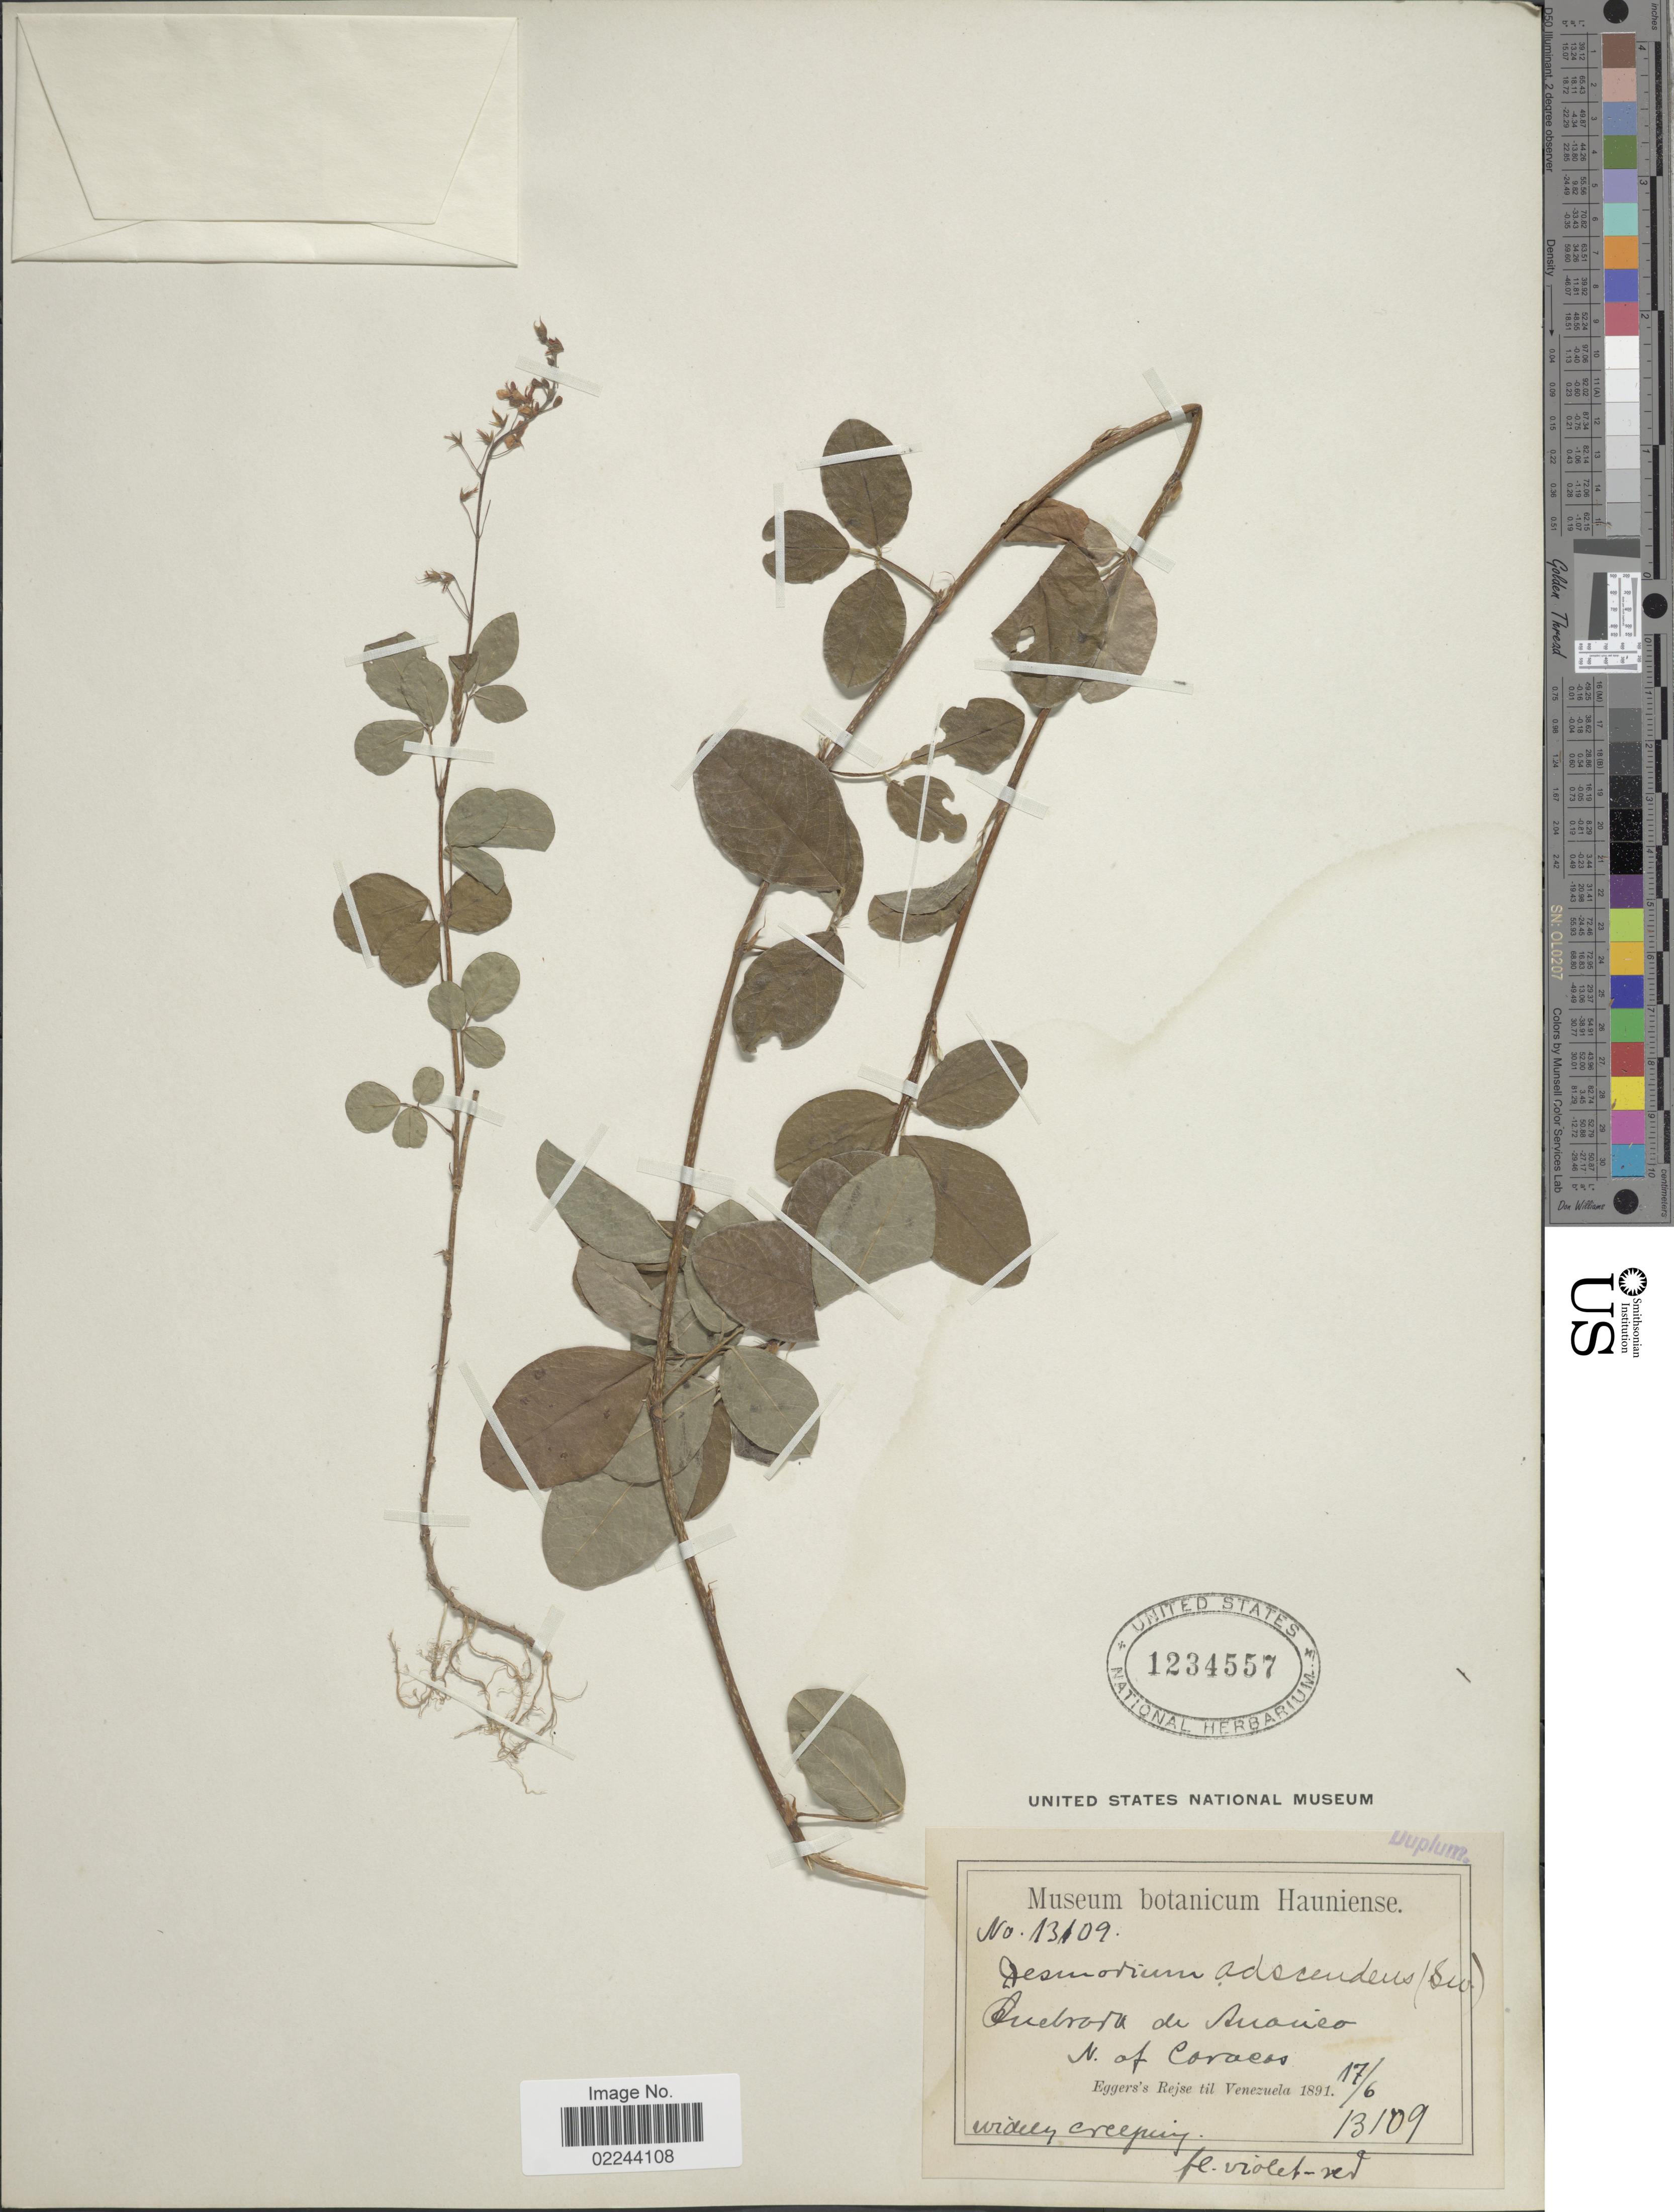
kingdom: Plantae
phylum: Tracheophyta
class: Magnoliopsida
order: Fabales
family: Fabaceae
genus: Grona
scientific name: Grona adscendens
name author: (Sw.) H. Ohashi & K. Ohashi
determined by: Strong, Mark T., (BOT), Smithsonian Institution - National Museum of Natural History (UNITED STATES)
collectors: -. Eggers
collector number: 13109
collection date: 1891-06-17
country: Venezuela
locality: Quebrada de Anauco, N of Caracas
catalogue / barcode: US 1234557